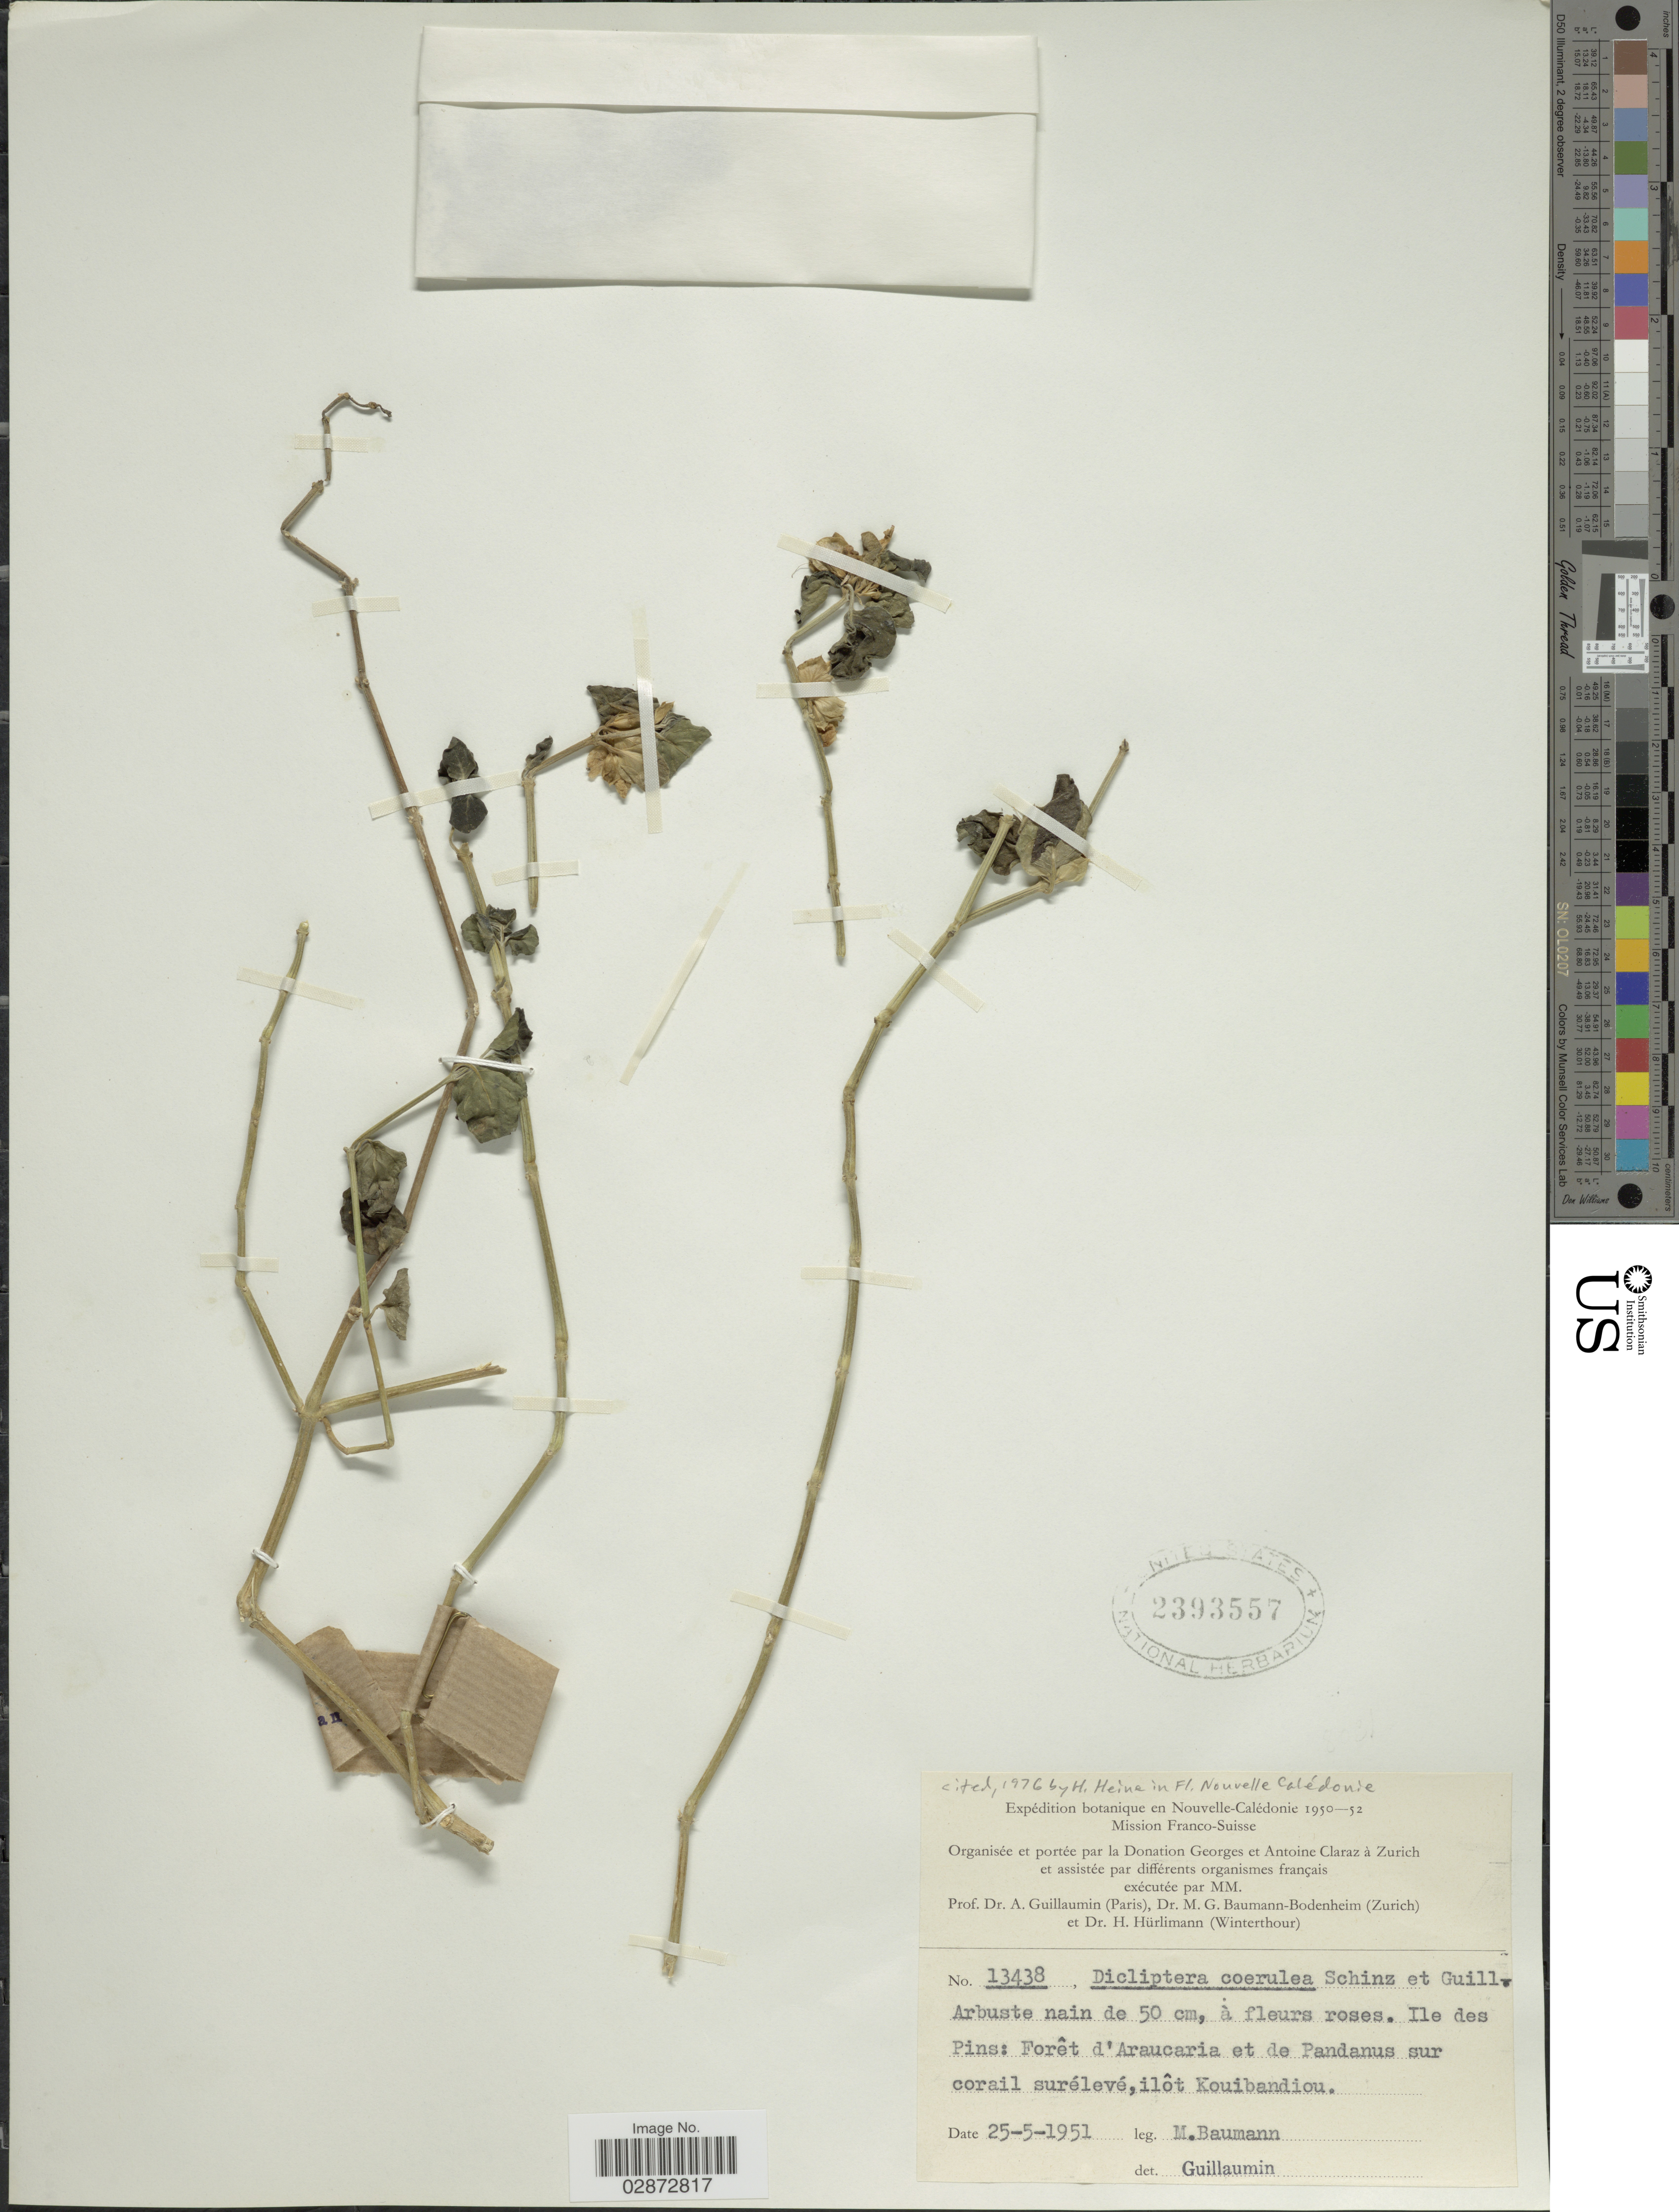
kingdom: Plantae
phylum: Tracheophyta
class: Magnoliopsida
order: Lamiales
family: Acanthaceae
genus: Dicliptera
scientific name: Dicliptera coerulea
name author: (G. Forst.) Schinz & Guillaumin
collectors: M. Baumann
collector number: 13438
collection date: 1951-05-25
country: New Caledonia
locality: Nouvelle-Calédonie. Ile des Pins: Forêt d'Araucaria et de Pandanus sur corail surélevé, ilôt Kouibandiou.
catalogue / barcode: US 2393557